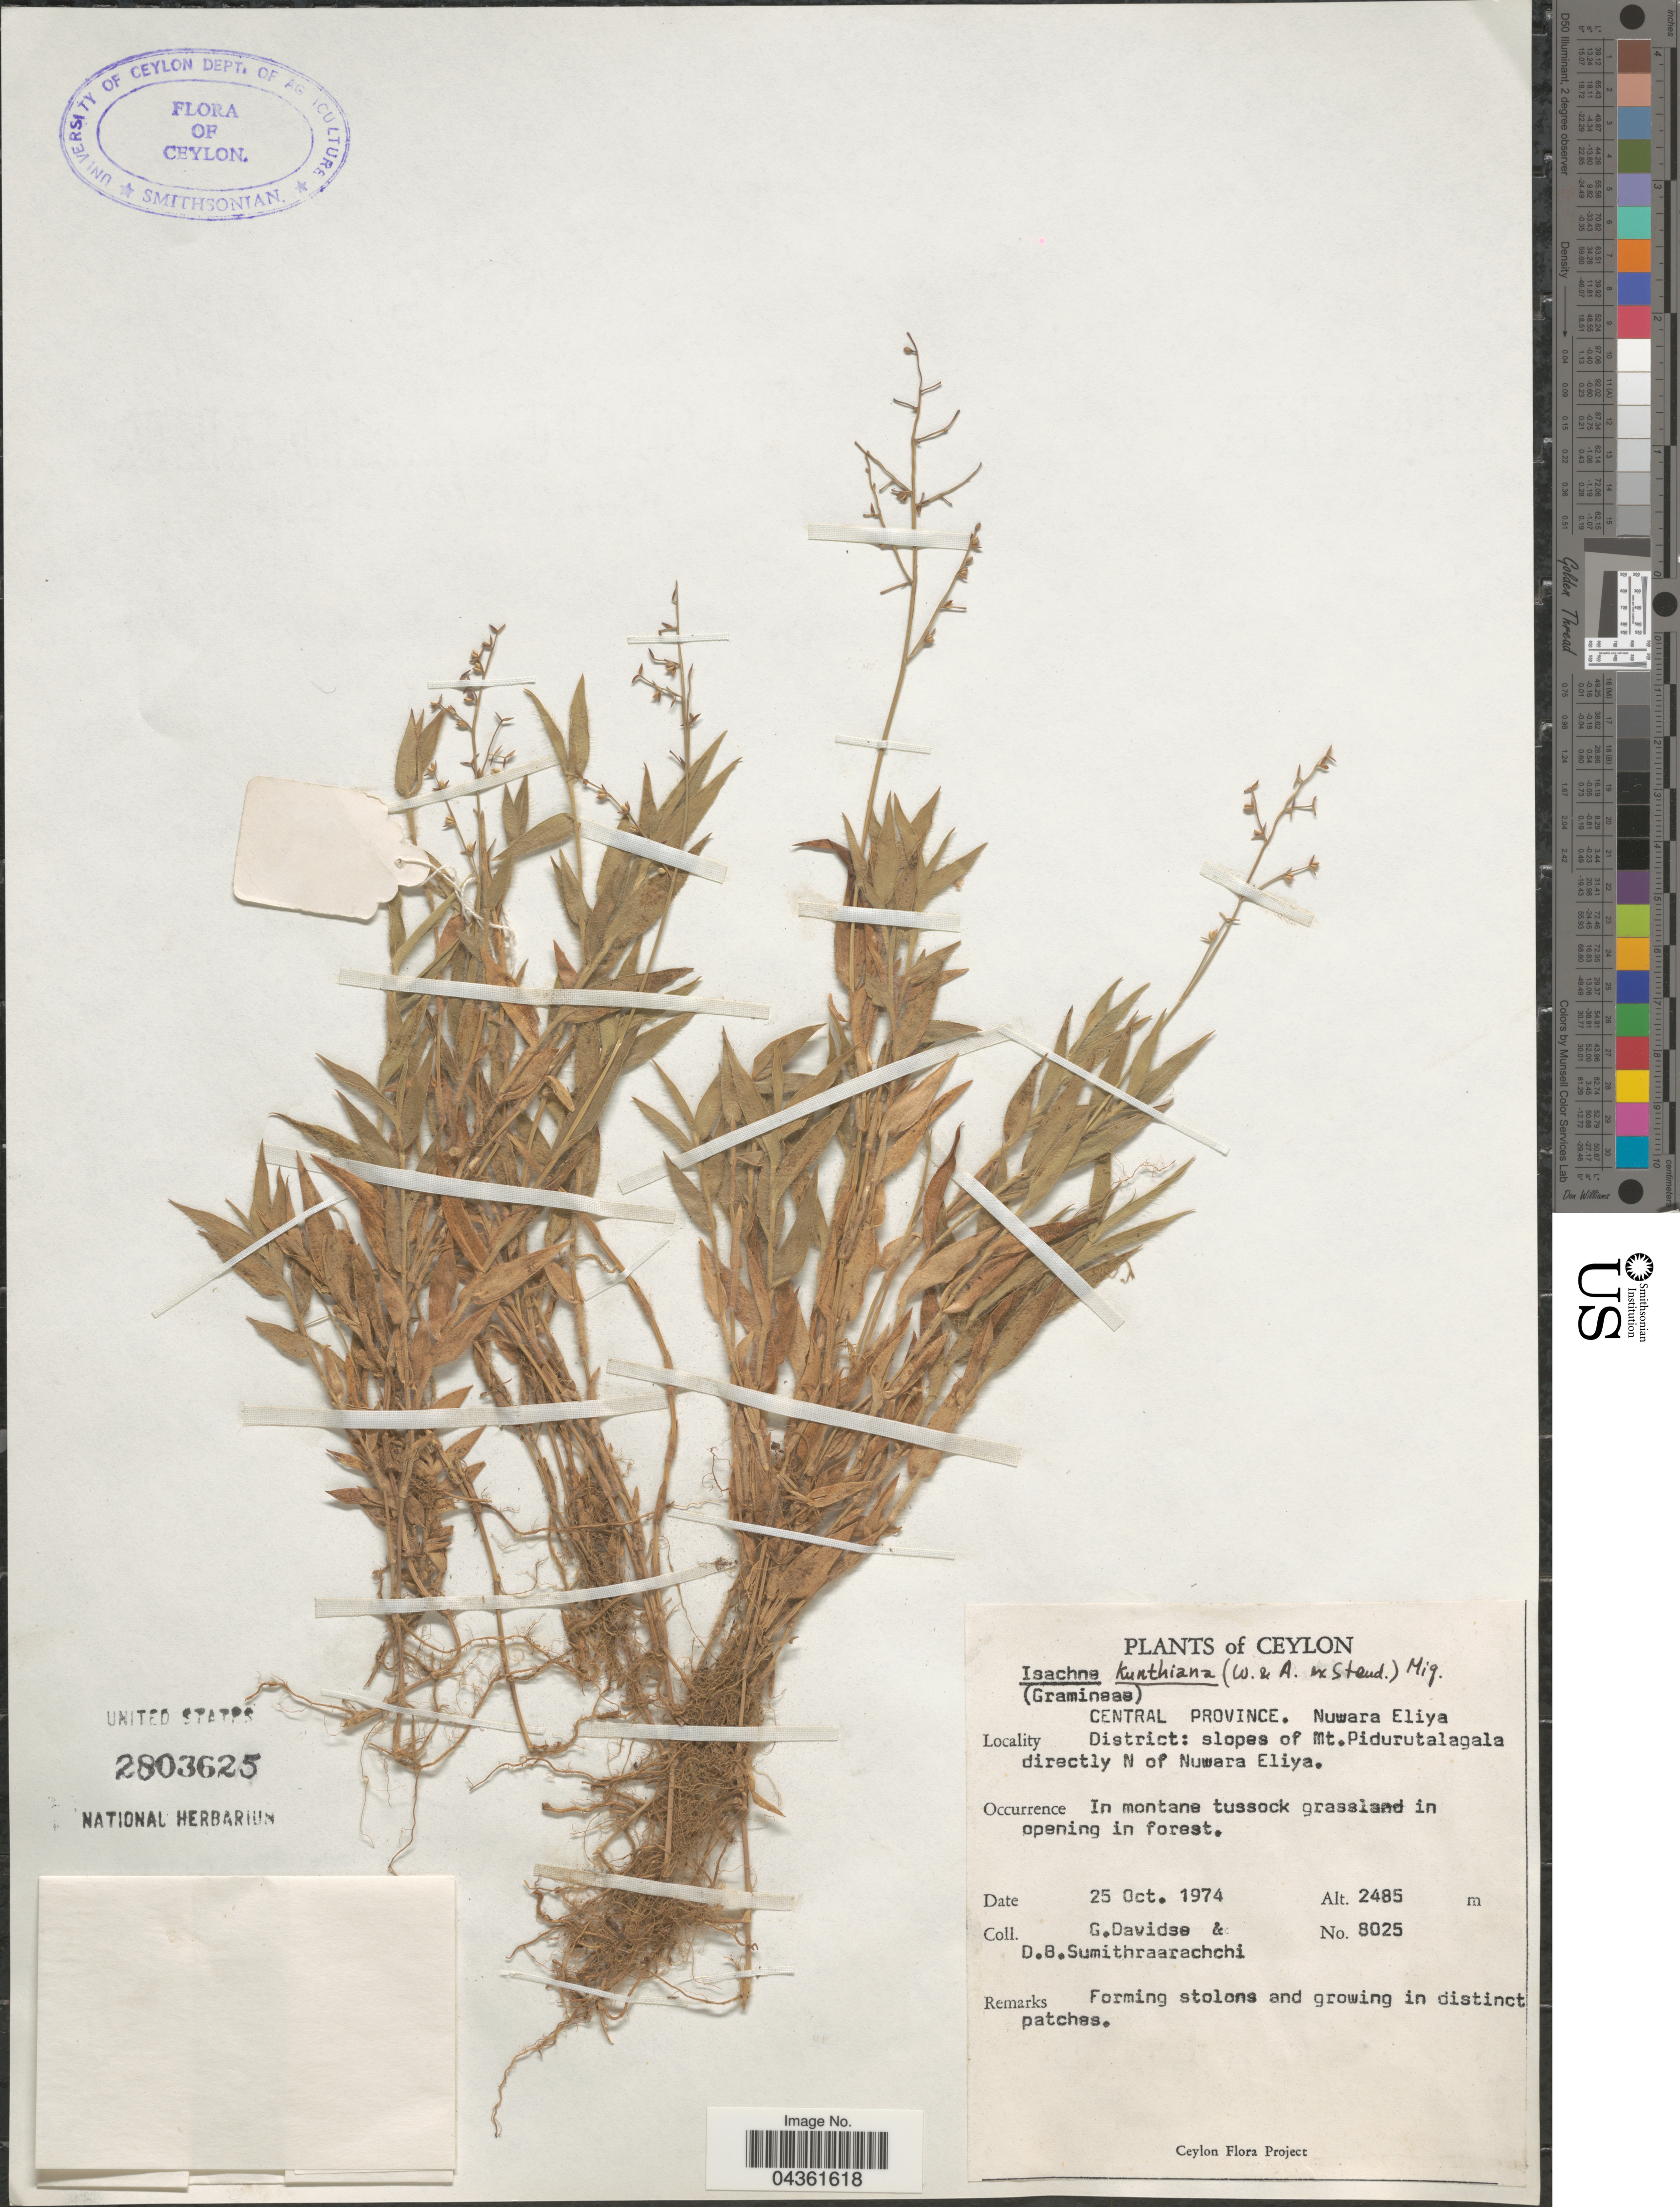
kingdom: Plantae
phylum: Tracheophyta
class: Liliopsida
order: Poales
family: Poaceae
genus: Isachne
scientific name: Isachne kunthiana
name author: (Wight & Arn. ex Steud.) Miq.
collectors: G. Davidse & D. B. Sumithraarachchi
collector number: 8025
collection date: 1974-10-25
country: Sri Lanka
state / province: Central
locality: Ceylon. Nuwara Eliya District: slopes of Mt. Pidurutalagala directly N of Nuwara Eliya.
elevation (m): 2485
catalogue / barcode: US 2803625